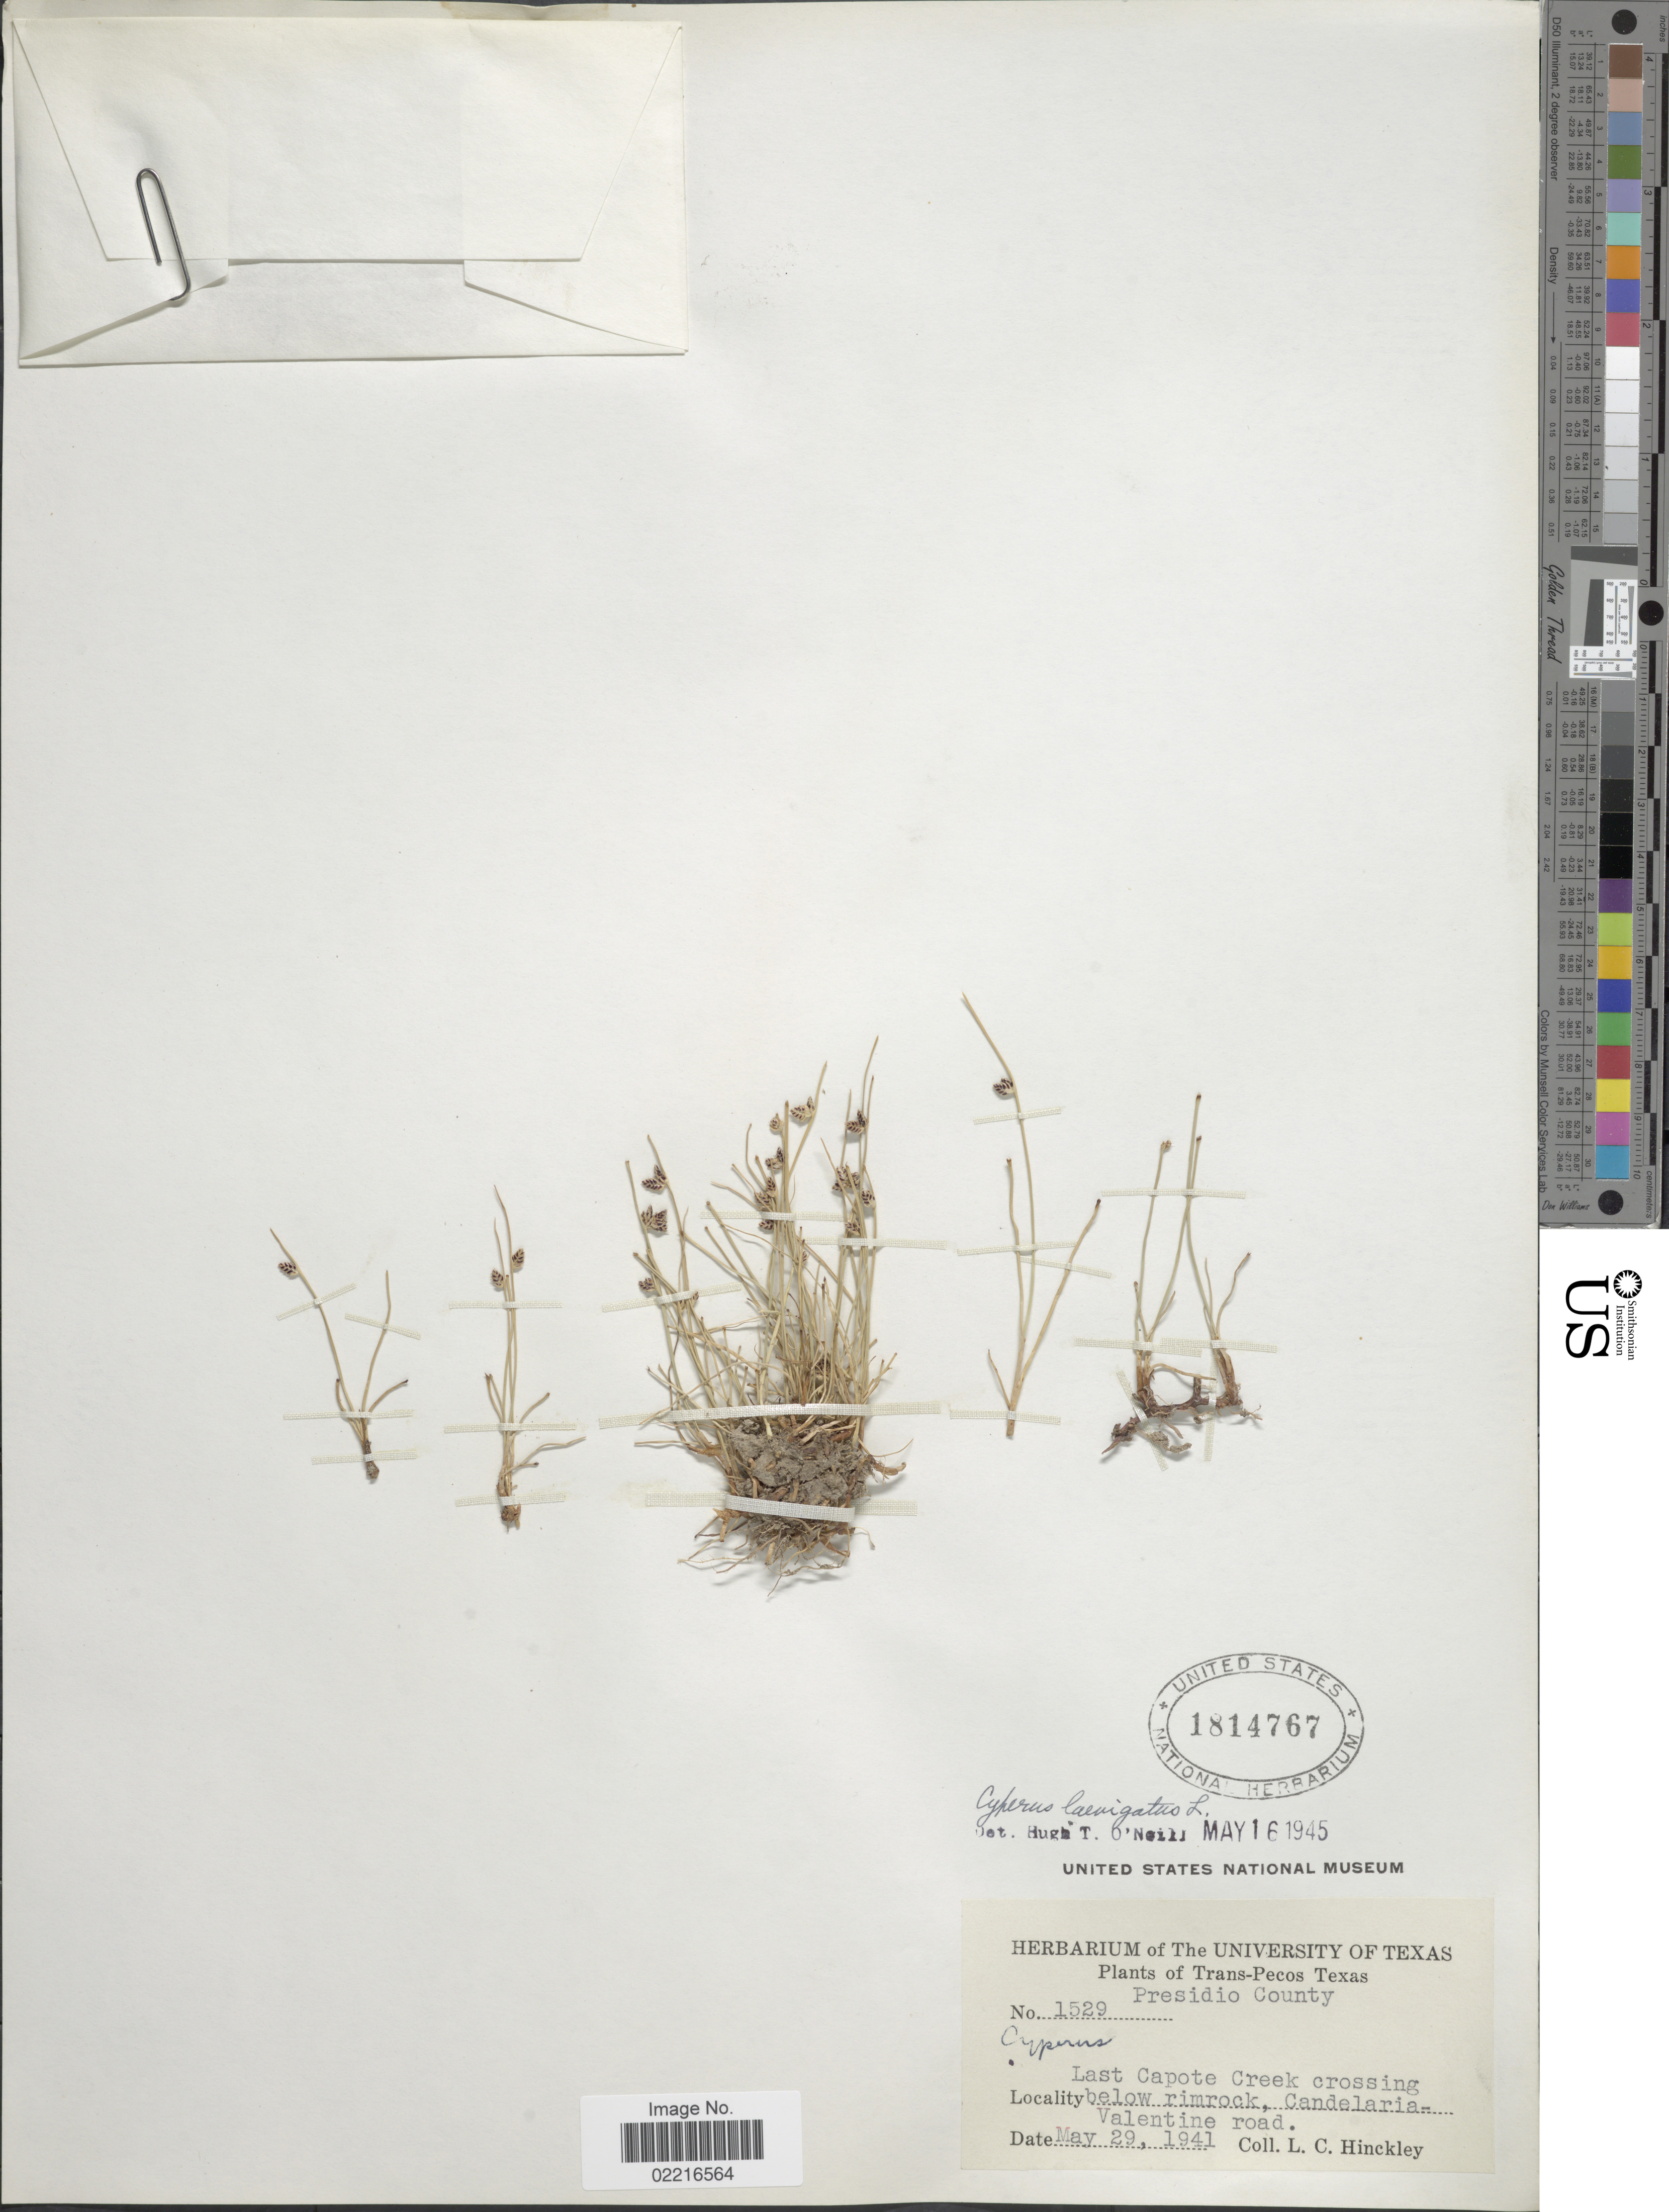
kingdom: Plantae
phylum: Tracheophyta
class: Liliopsida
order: Poales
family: Cyperaceae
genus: Cyperus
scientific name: Cyperus laevigatus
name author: L.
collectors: L. Hinckley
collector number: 1529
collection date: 1941-05-29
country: United States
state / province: Texas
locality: Trans-Pecos Texas, Presidio County, Last Capote Creek crossing below rimrock, Candelaria-Valentine Road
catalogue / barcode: US 1814767